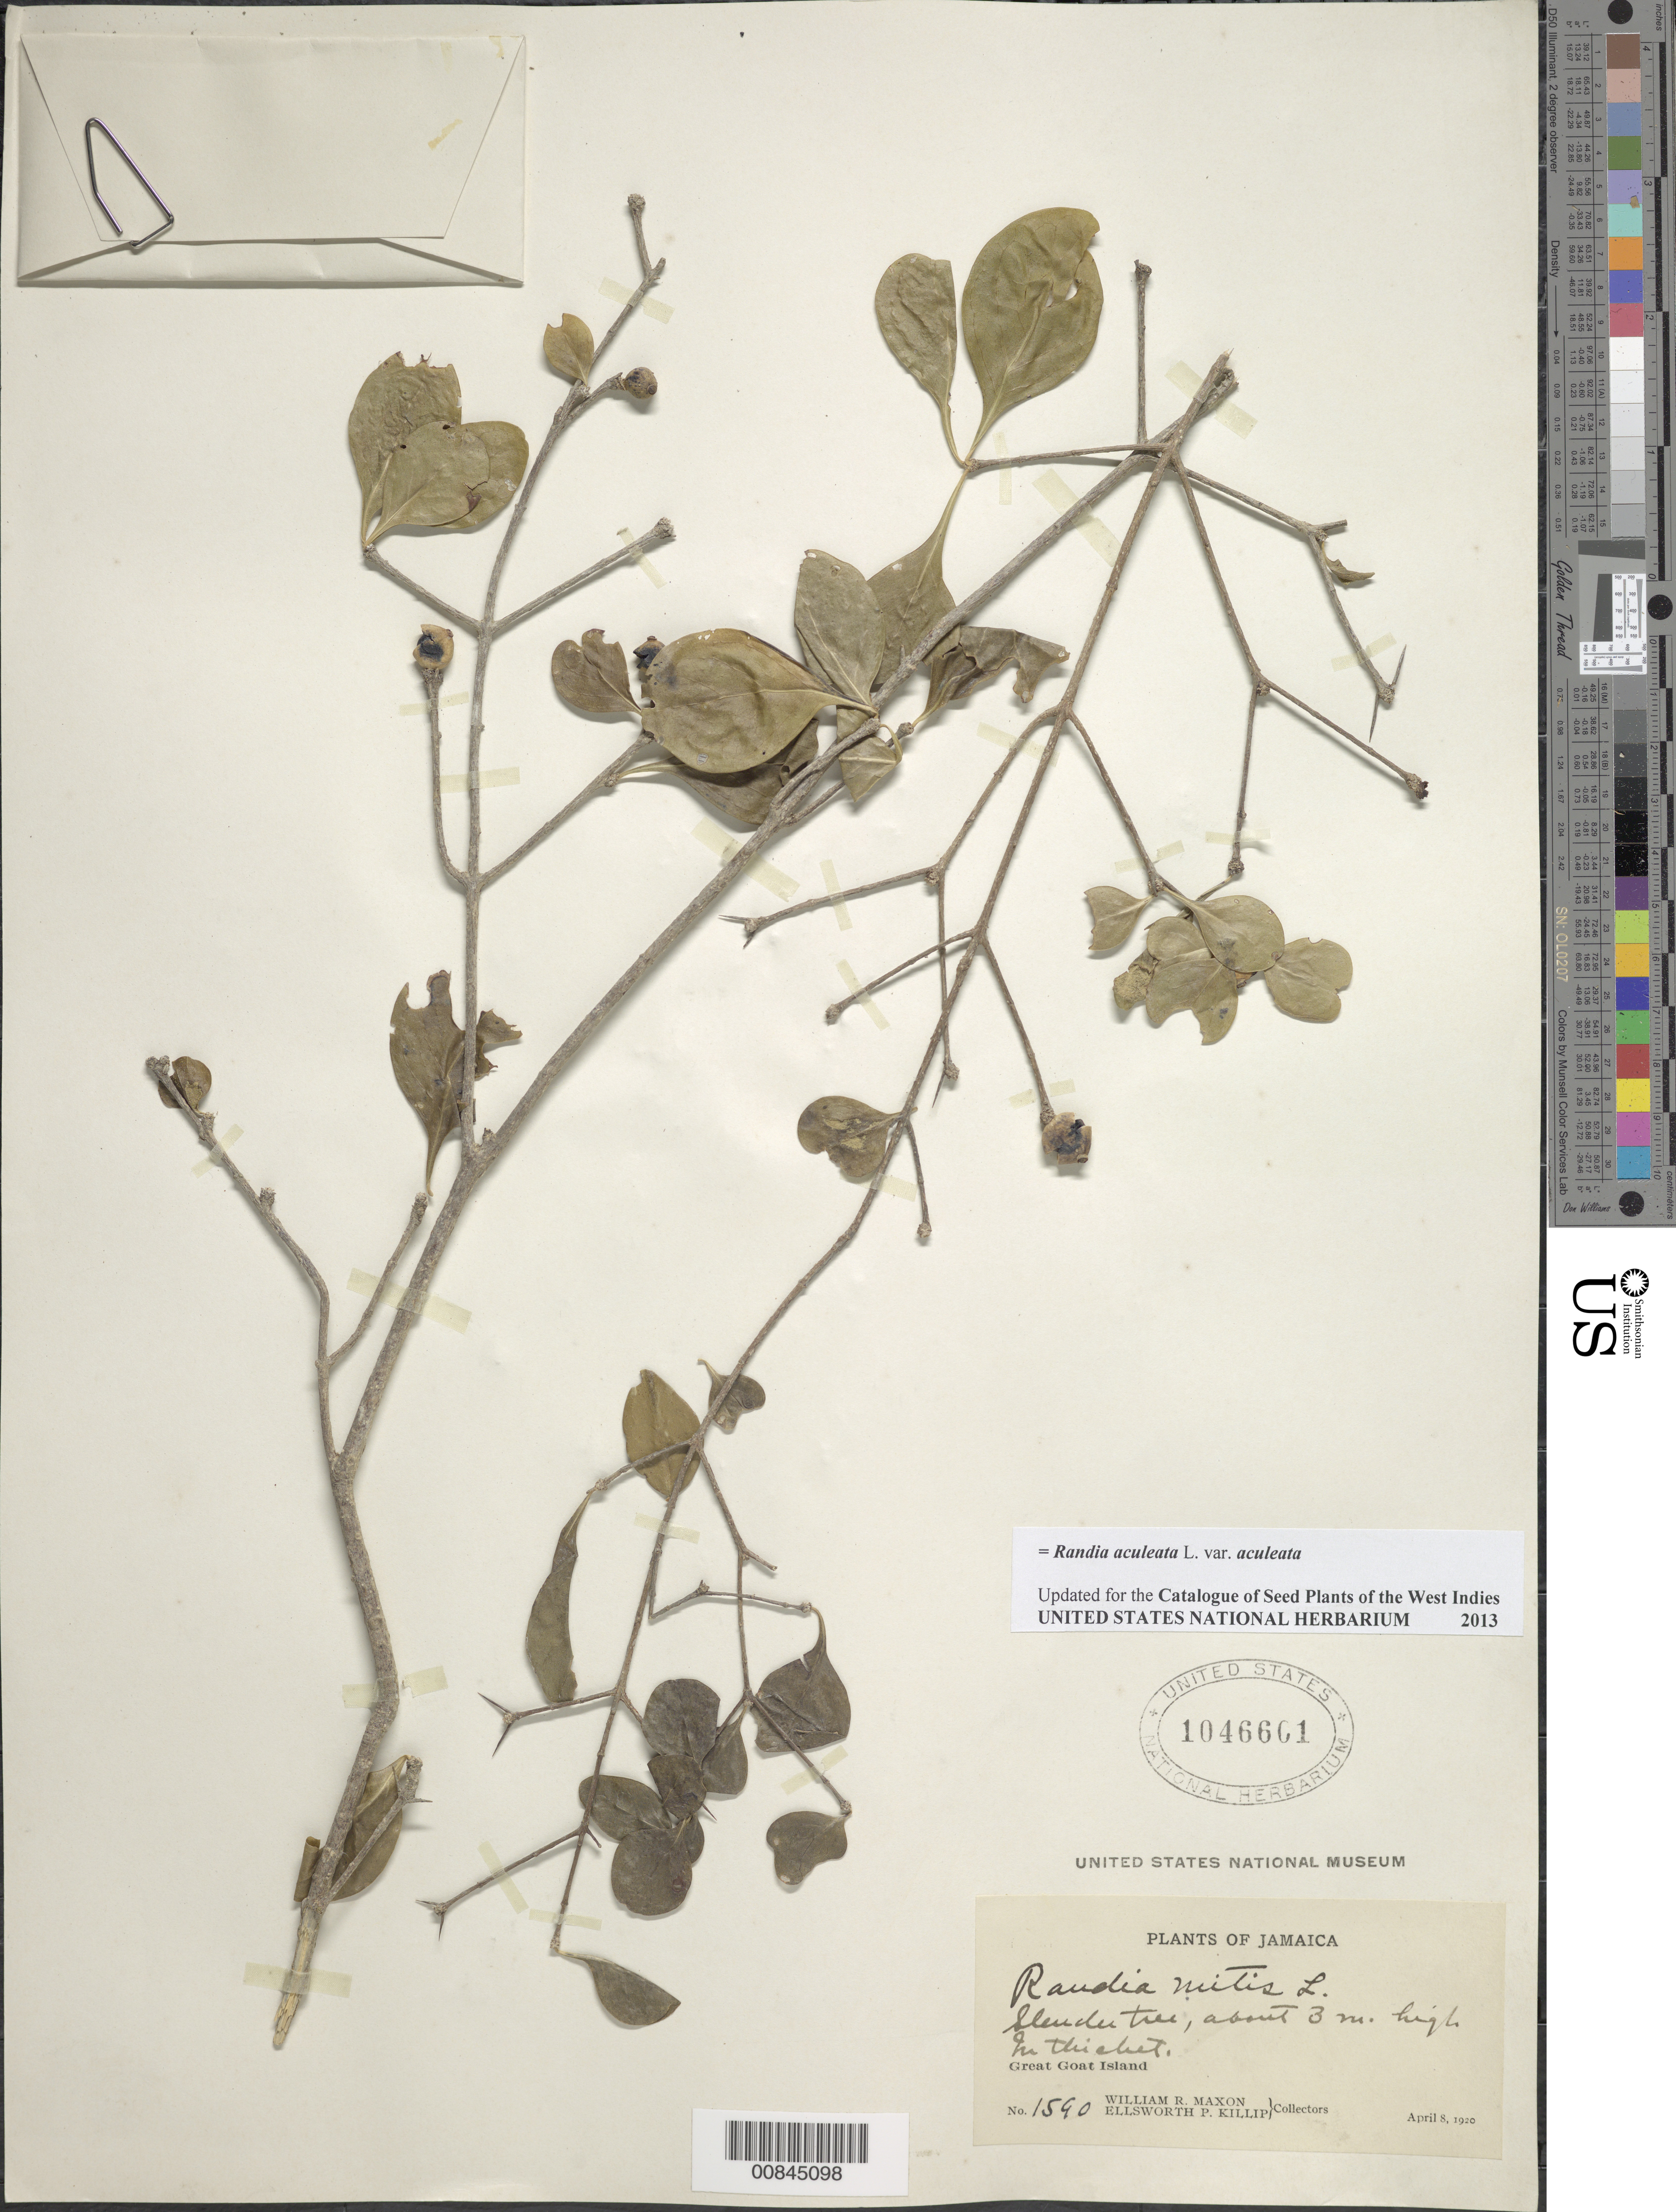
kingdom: Plantae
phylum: Tracheophyta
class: Magnoliopsida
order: Gentianales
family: Rubiaceae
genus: Randia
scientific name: Randia aculeata var. aculeata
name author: L.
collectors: W. R. Maxon & E. P. Killip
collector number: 1590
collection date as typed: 08 Apr 1920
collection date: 1920-04-08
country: Jamaica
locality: Great Goat Island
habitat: Thicket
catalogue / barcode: US 1046601